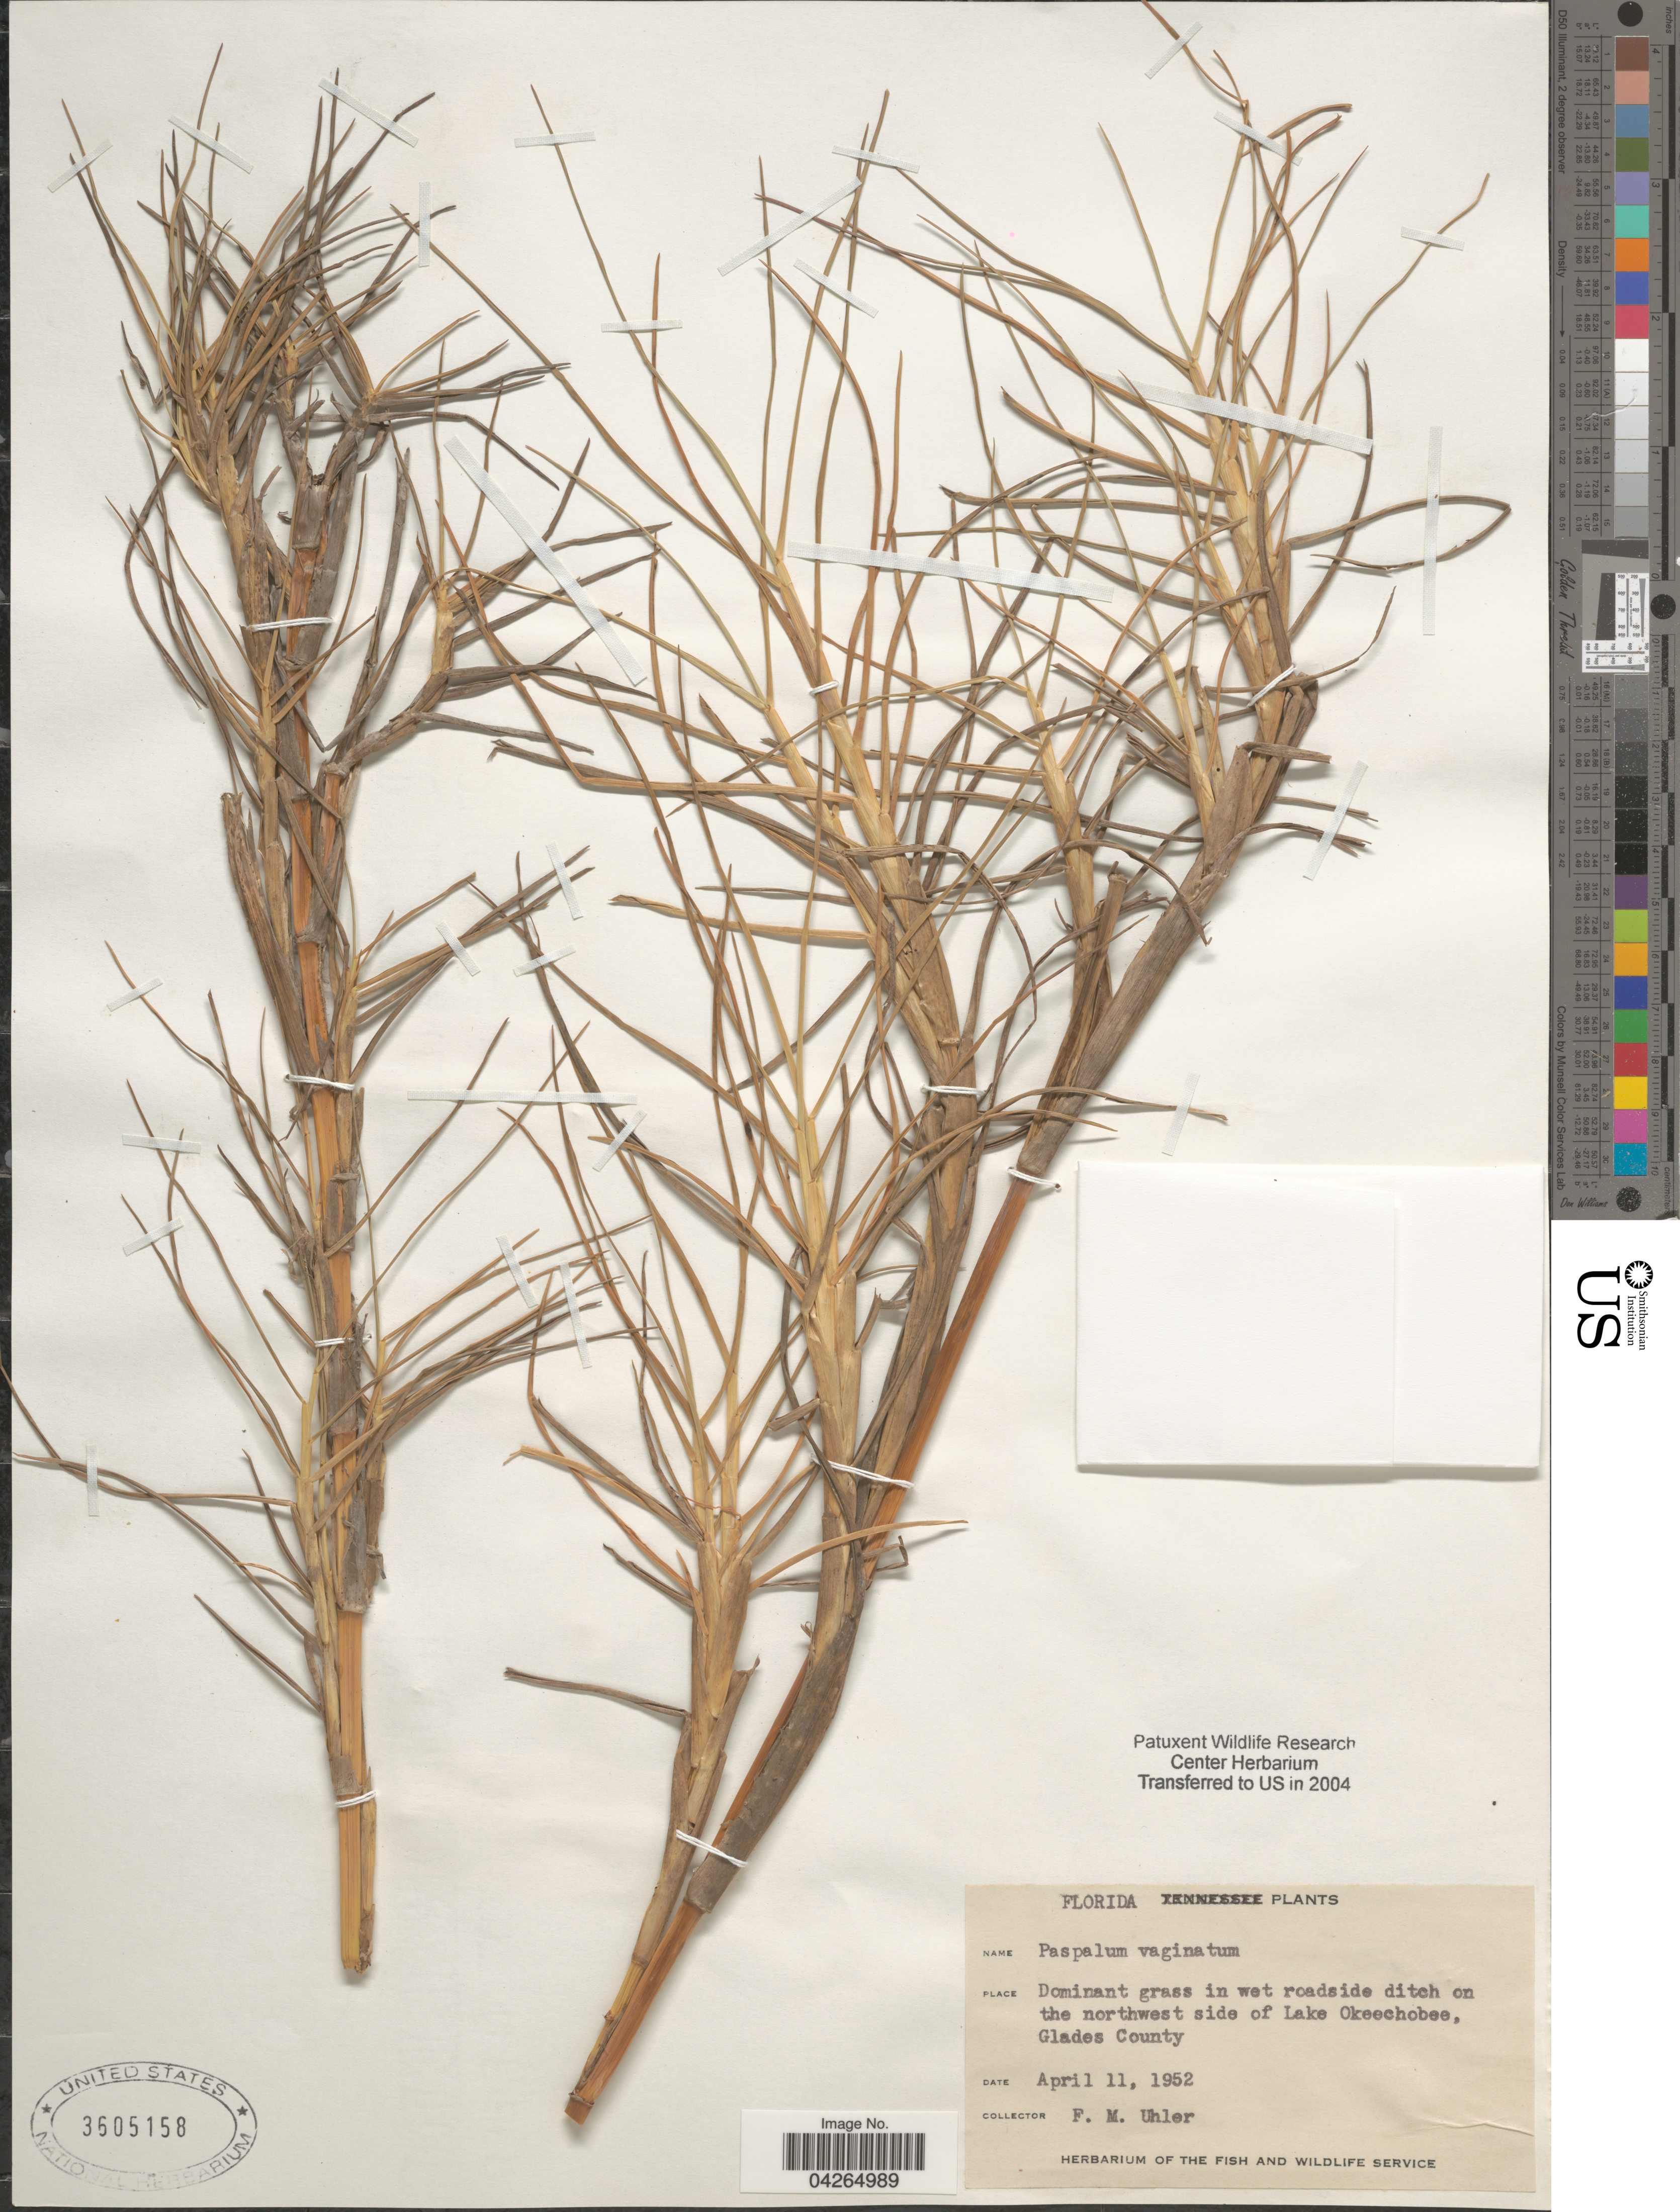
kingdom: Plantae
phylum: Tracheophyta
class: Liliopsida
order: Poales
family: Poaceae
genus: Paspalum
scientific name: Paspalum vaginatum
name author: Sw.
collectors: F. M. Uhler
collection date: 1952-04-11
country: United States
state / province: Florida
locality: Dominant grass in wet roadside ditch on the northwest side of the Lake Okeechobee, Glades County.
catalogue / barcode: US 3605158